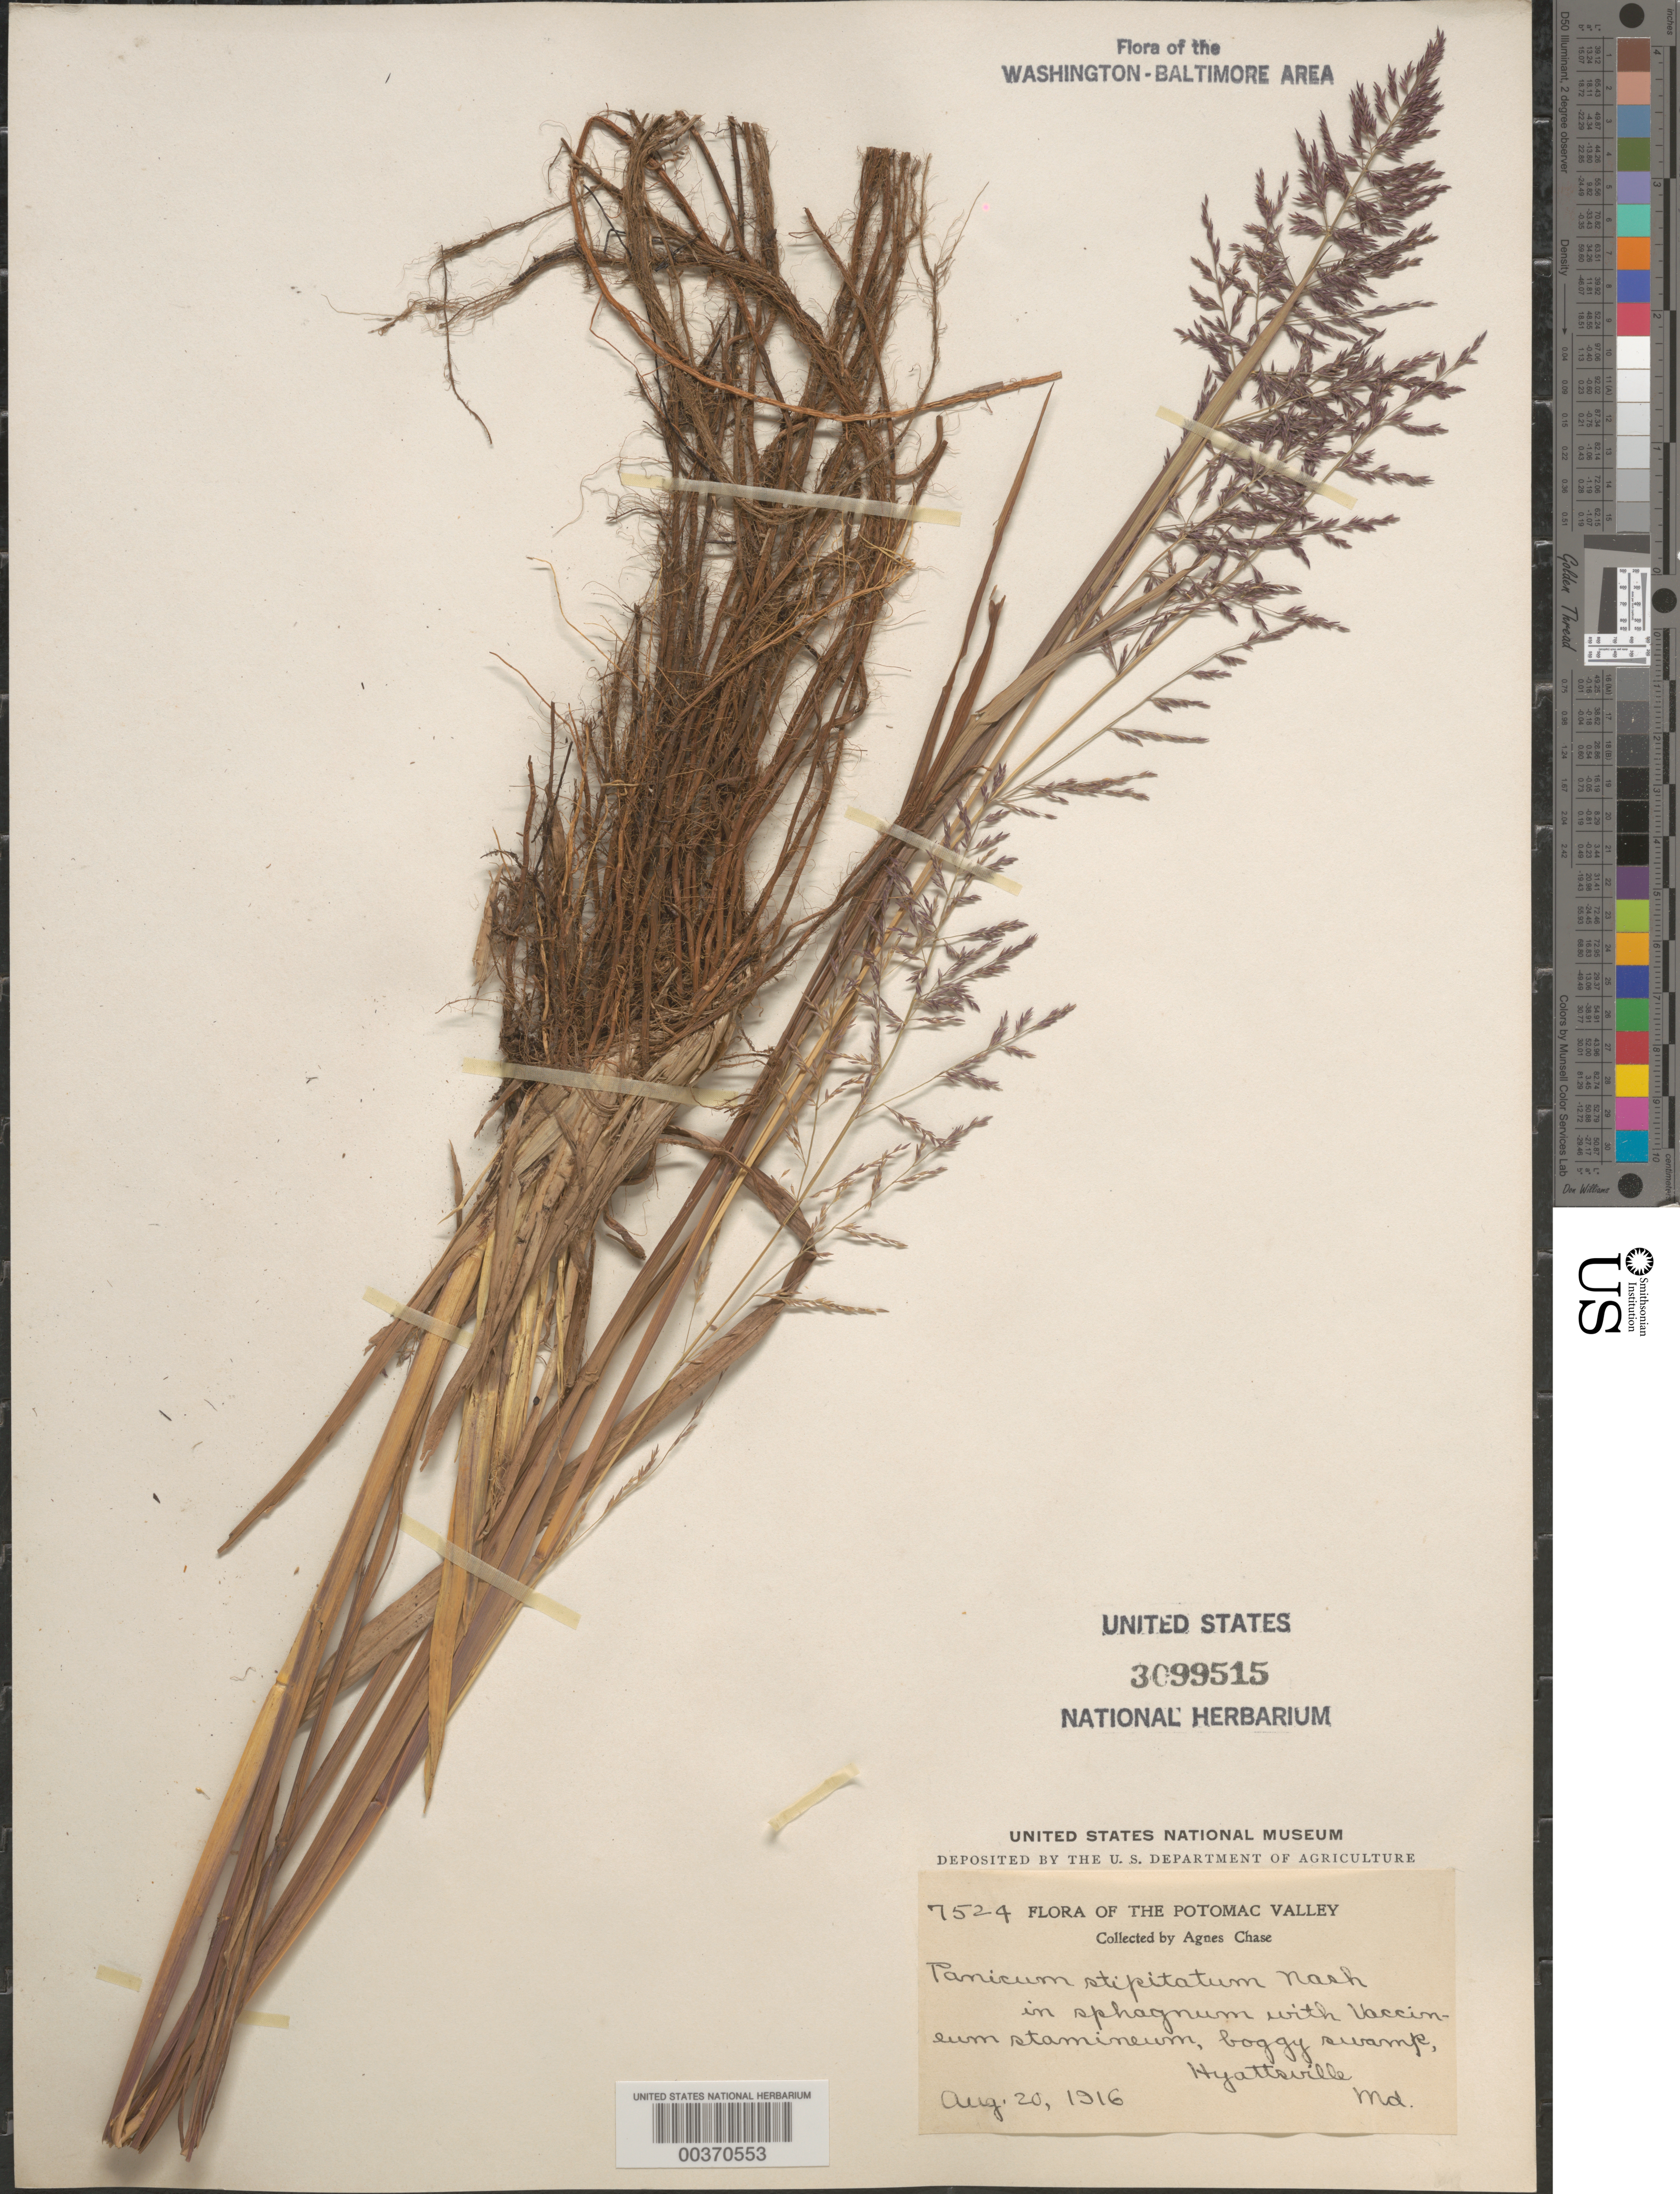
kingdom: Plantae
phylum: Tracheophyta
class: Liliopsida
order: Poales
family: Poaceae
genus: Coleataenia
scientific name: Coleataenia rigidula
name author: (Bosc ex Nees) LeBlond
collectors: A. Chase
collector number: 7524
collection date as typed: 20 Aug 1916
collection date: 1916-08-20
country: United States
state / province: Maryland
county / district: Prince George's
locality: Hyattsville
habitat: Boggy swamp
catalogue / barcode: US 3099515